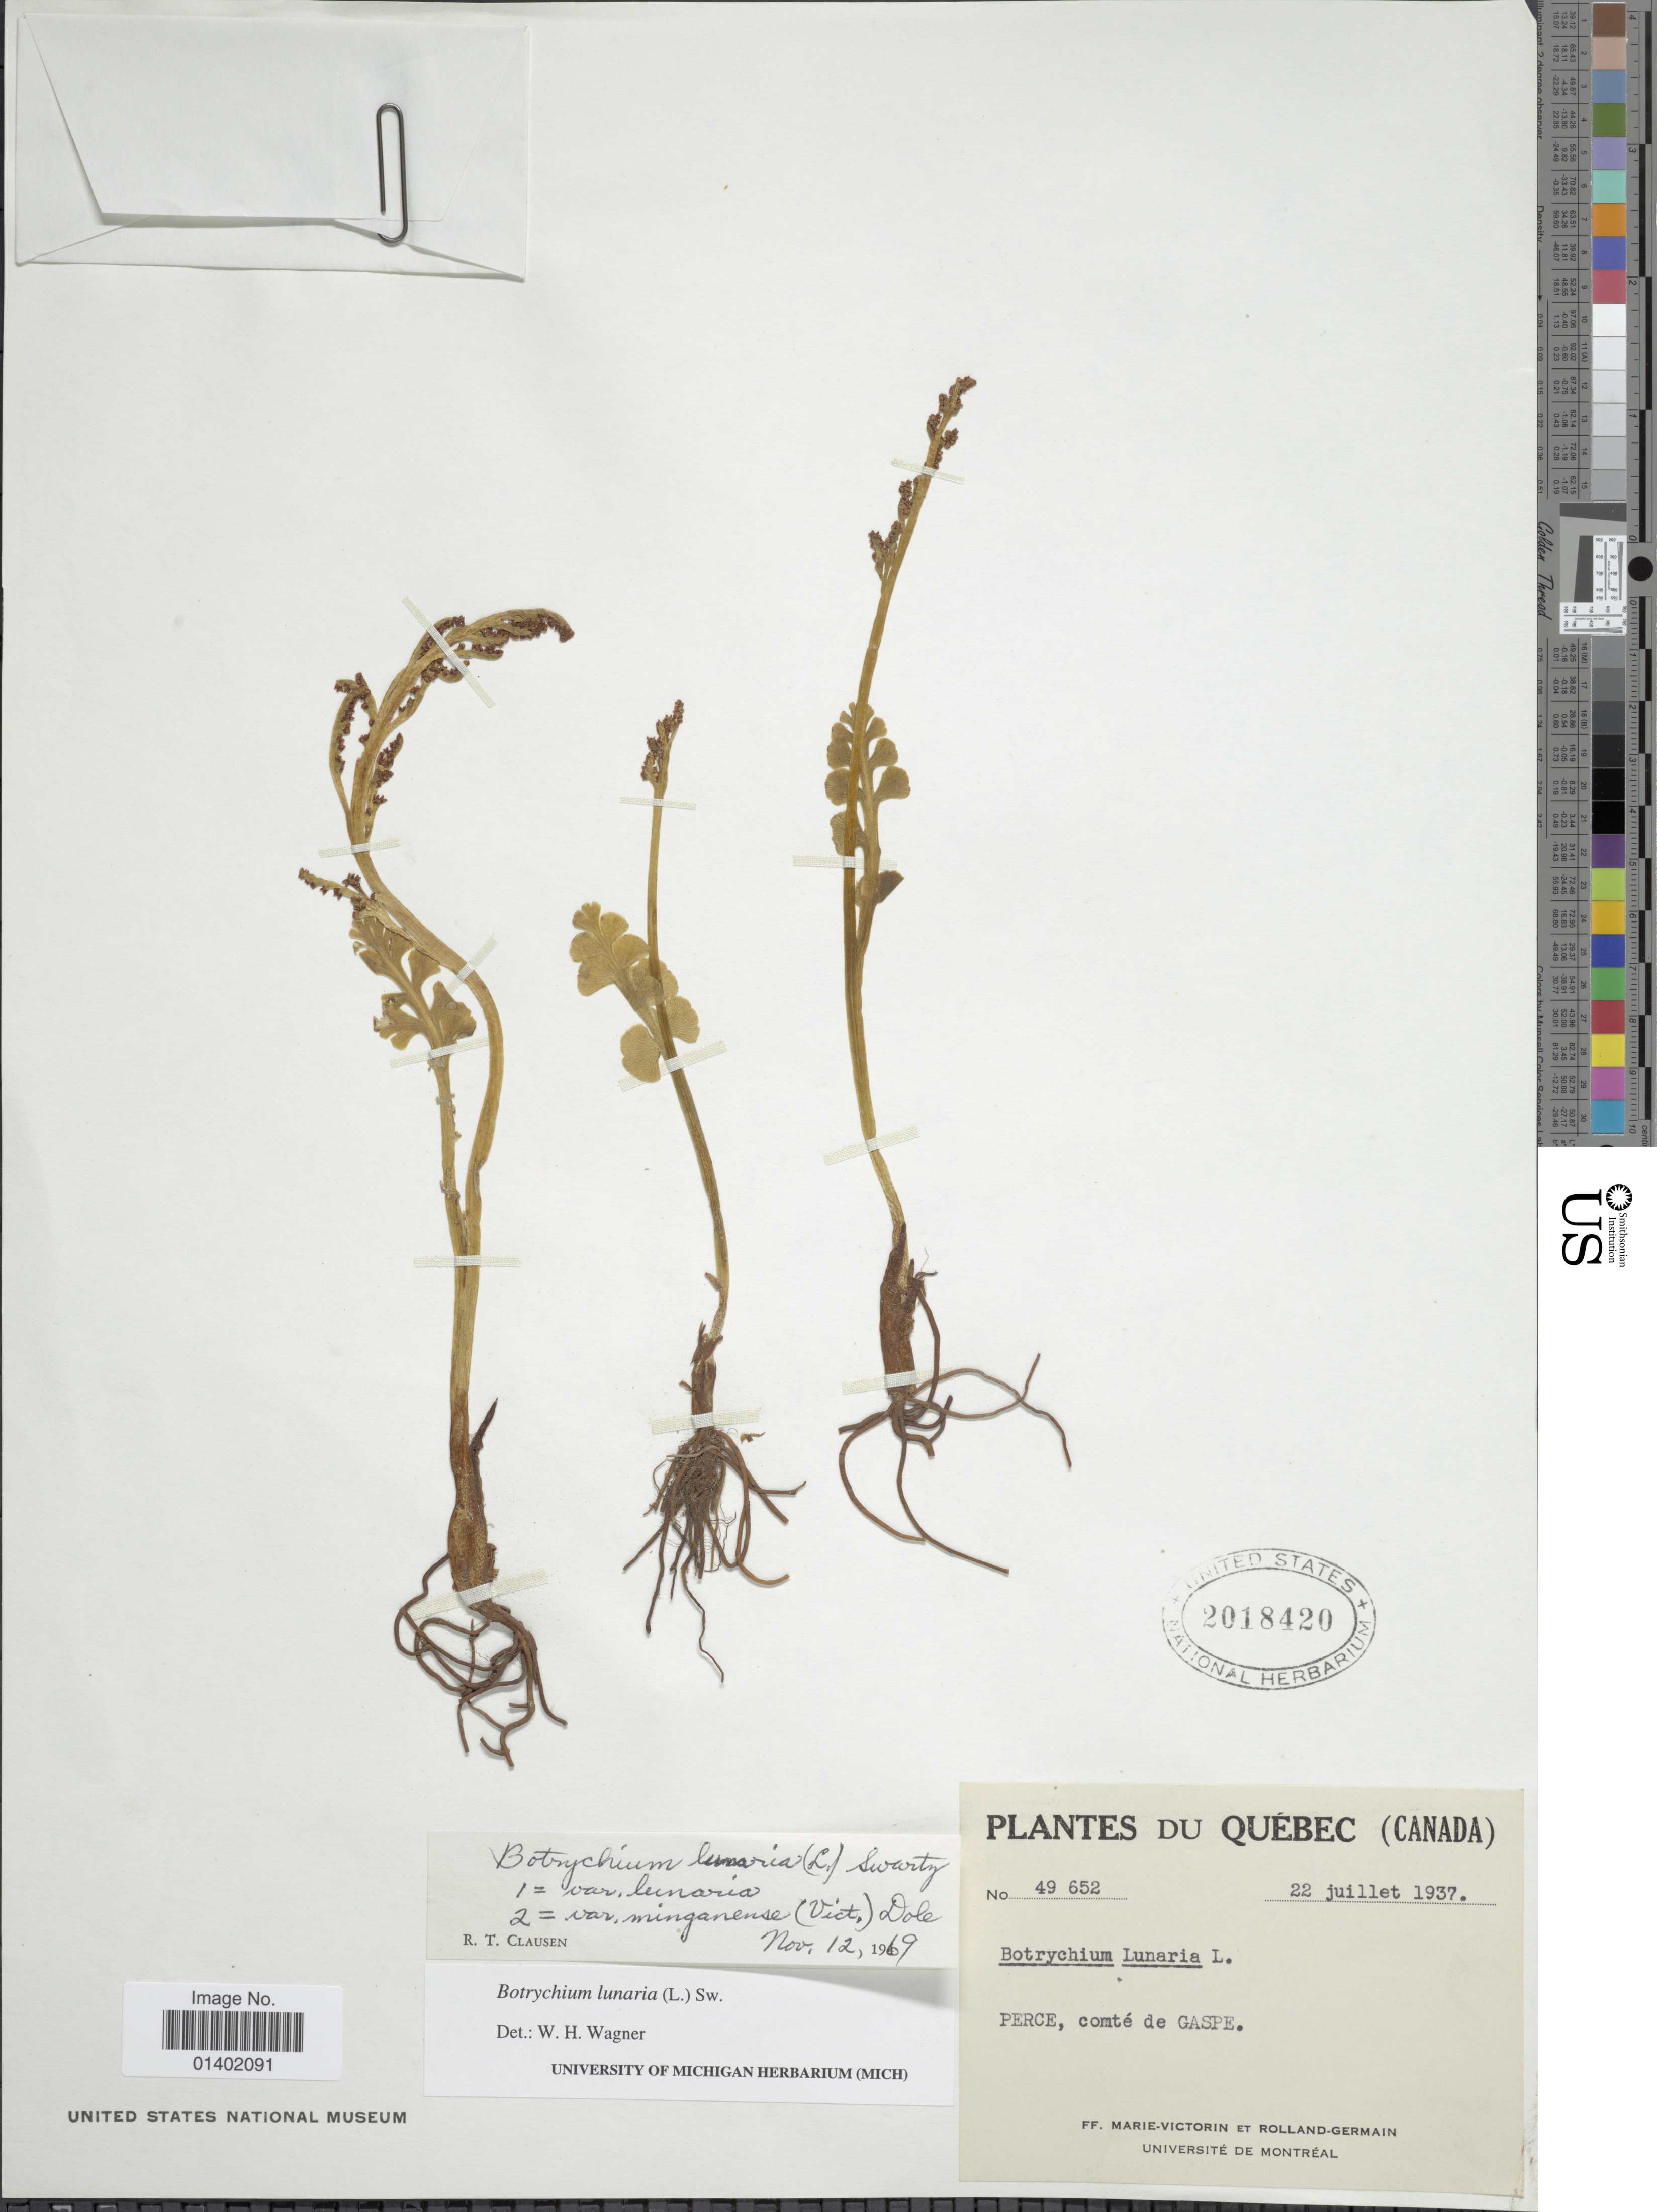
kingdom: Plantae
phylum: Tracheophyta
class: Polypodiopsida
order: Ophioglossales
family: Ophioglossaceae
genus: Botrychium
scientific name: Botrychium lunaria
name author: (L.) Sw.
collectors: Fr. Marie-Victorin & Rolland-Germain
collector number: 49652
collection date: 1937-07-22/1969-11-12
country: Canada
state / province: Quebec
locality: Perce, comte de Gaspe.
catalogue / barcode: US 2018420